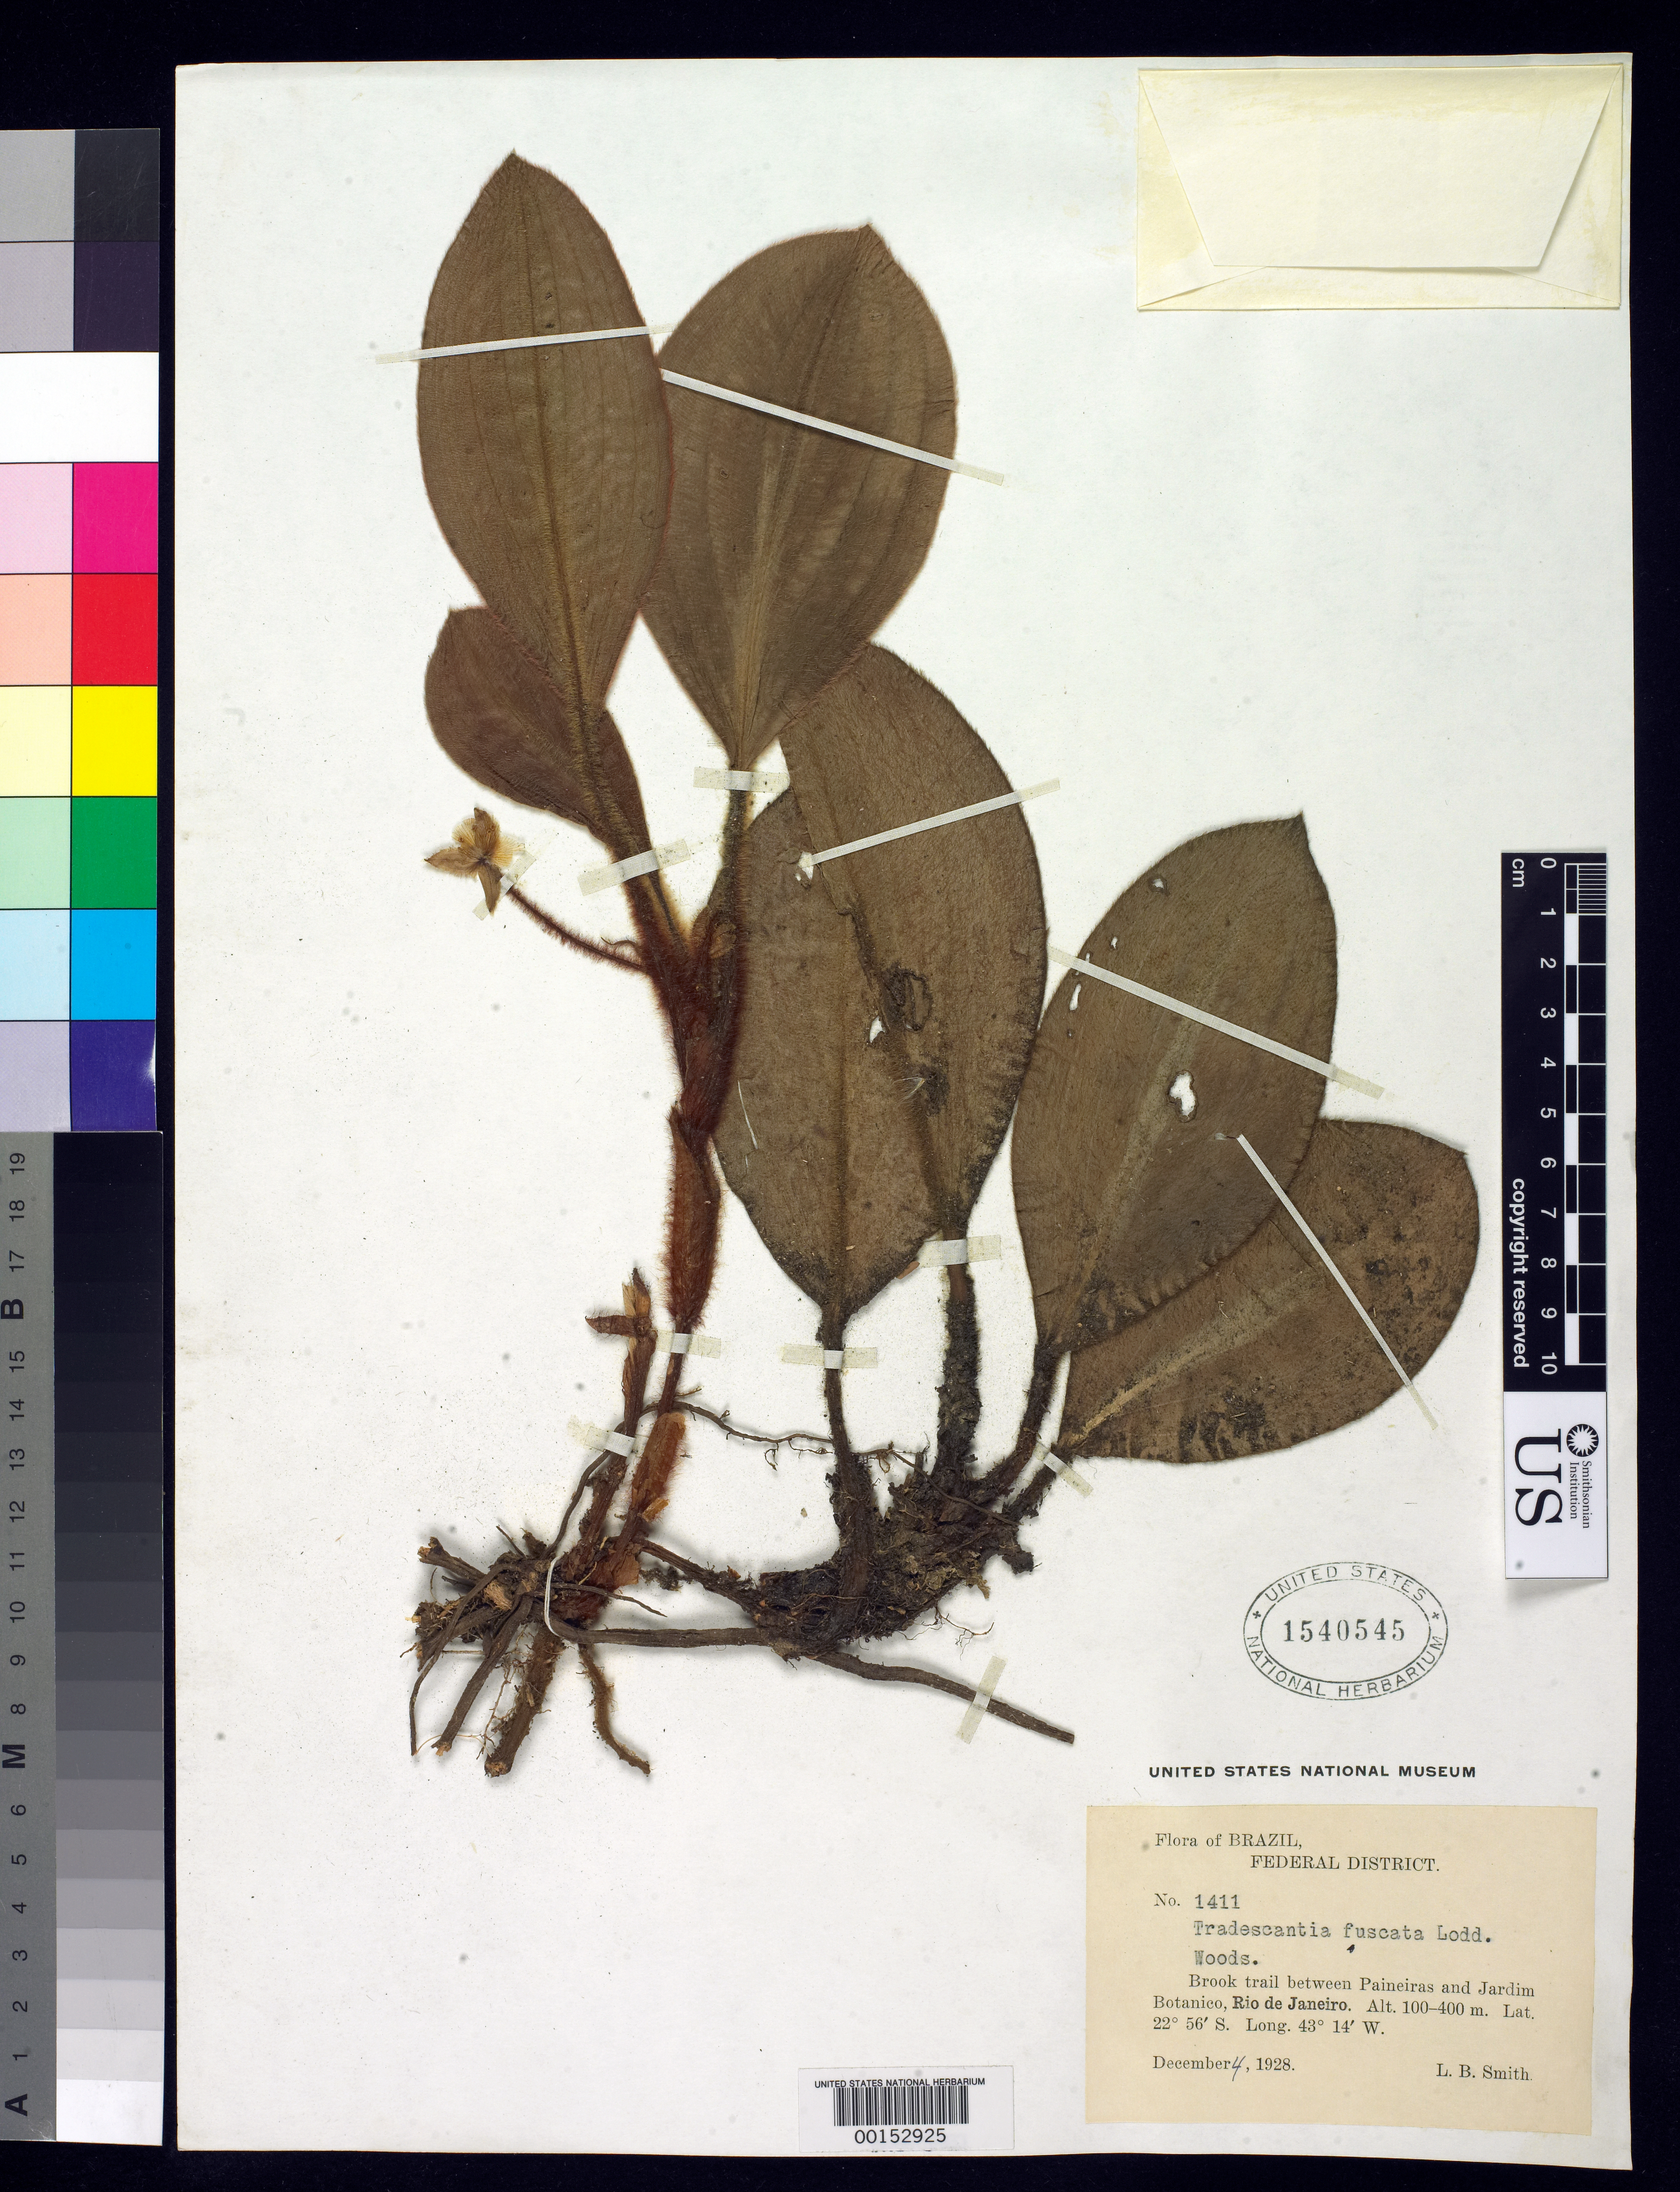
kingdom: Plantae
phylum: Tracheophyta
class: Liliopsida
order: Commelinales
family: Commelinaceae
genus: Siderasis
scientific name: Siderasis fuscata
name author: (Lodd.) H.E. Moore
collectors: L. Smith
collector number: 1411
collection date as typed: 04 Dec 1928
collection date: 1928-12-04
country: Brazil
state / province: Distrito Federal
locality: Between paineiras and jardim botanico, rio de janeiro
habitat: Brook trail, woods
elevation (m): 100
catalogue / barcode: US 1540545